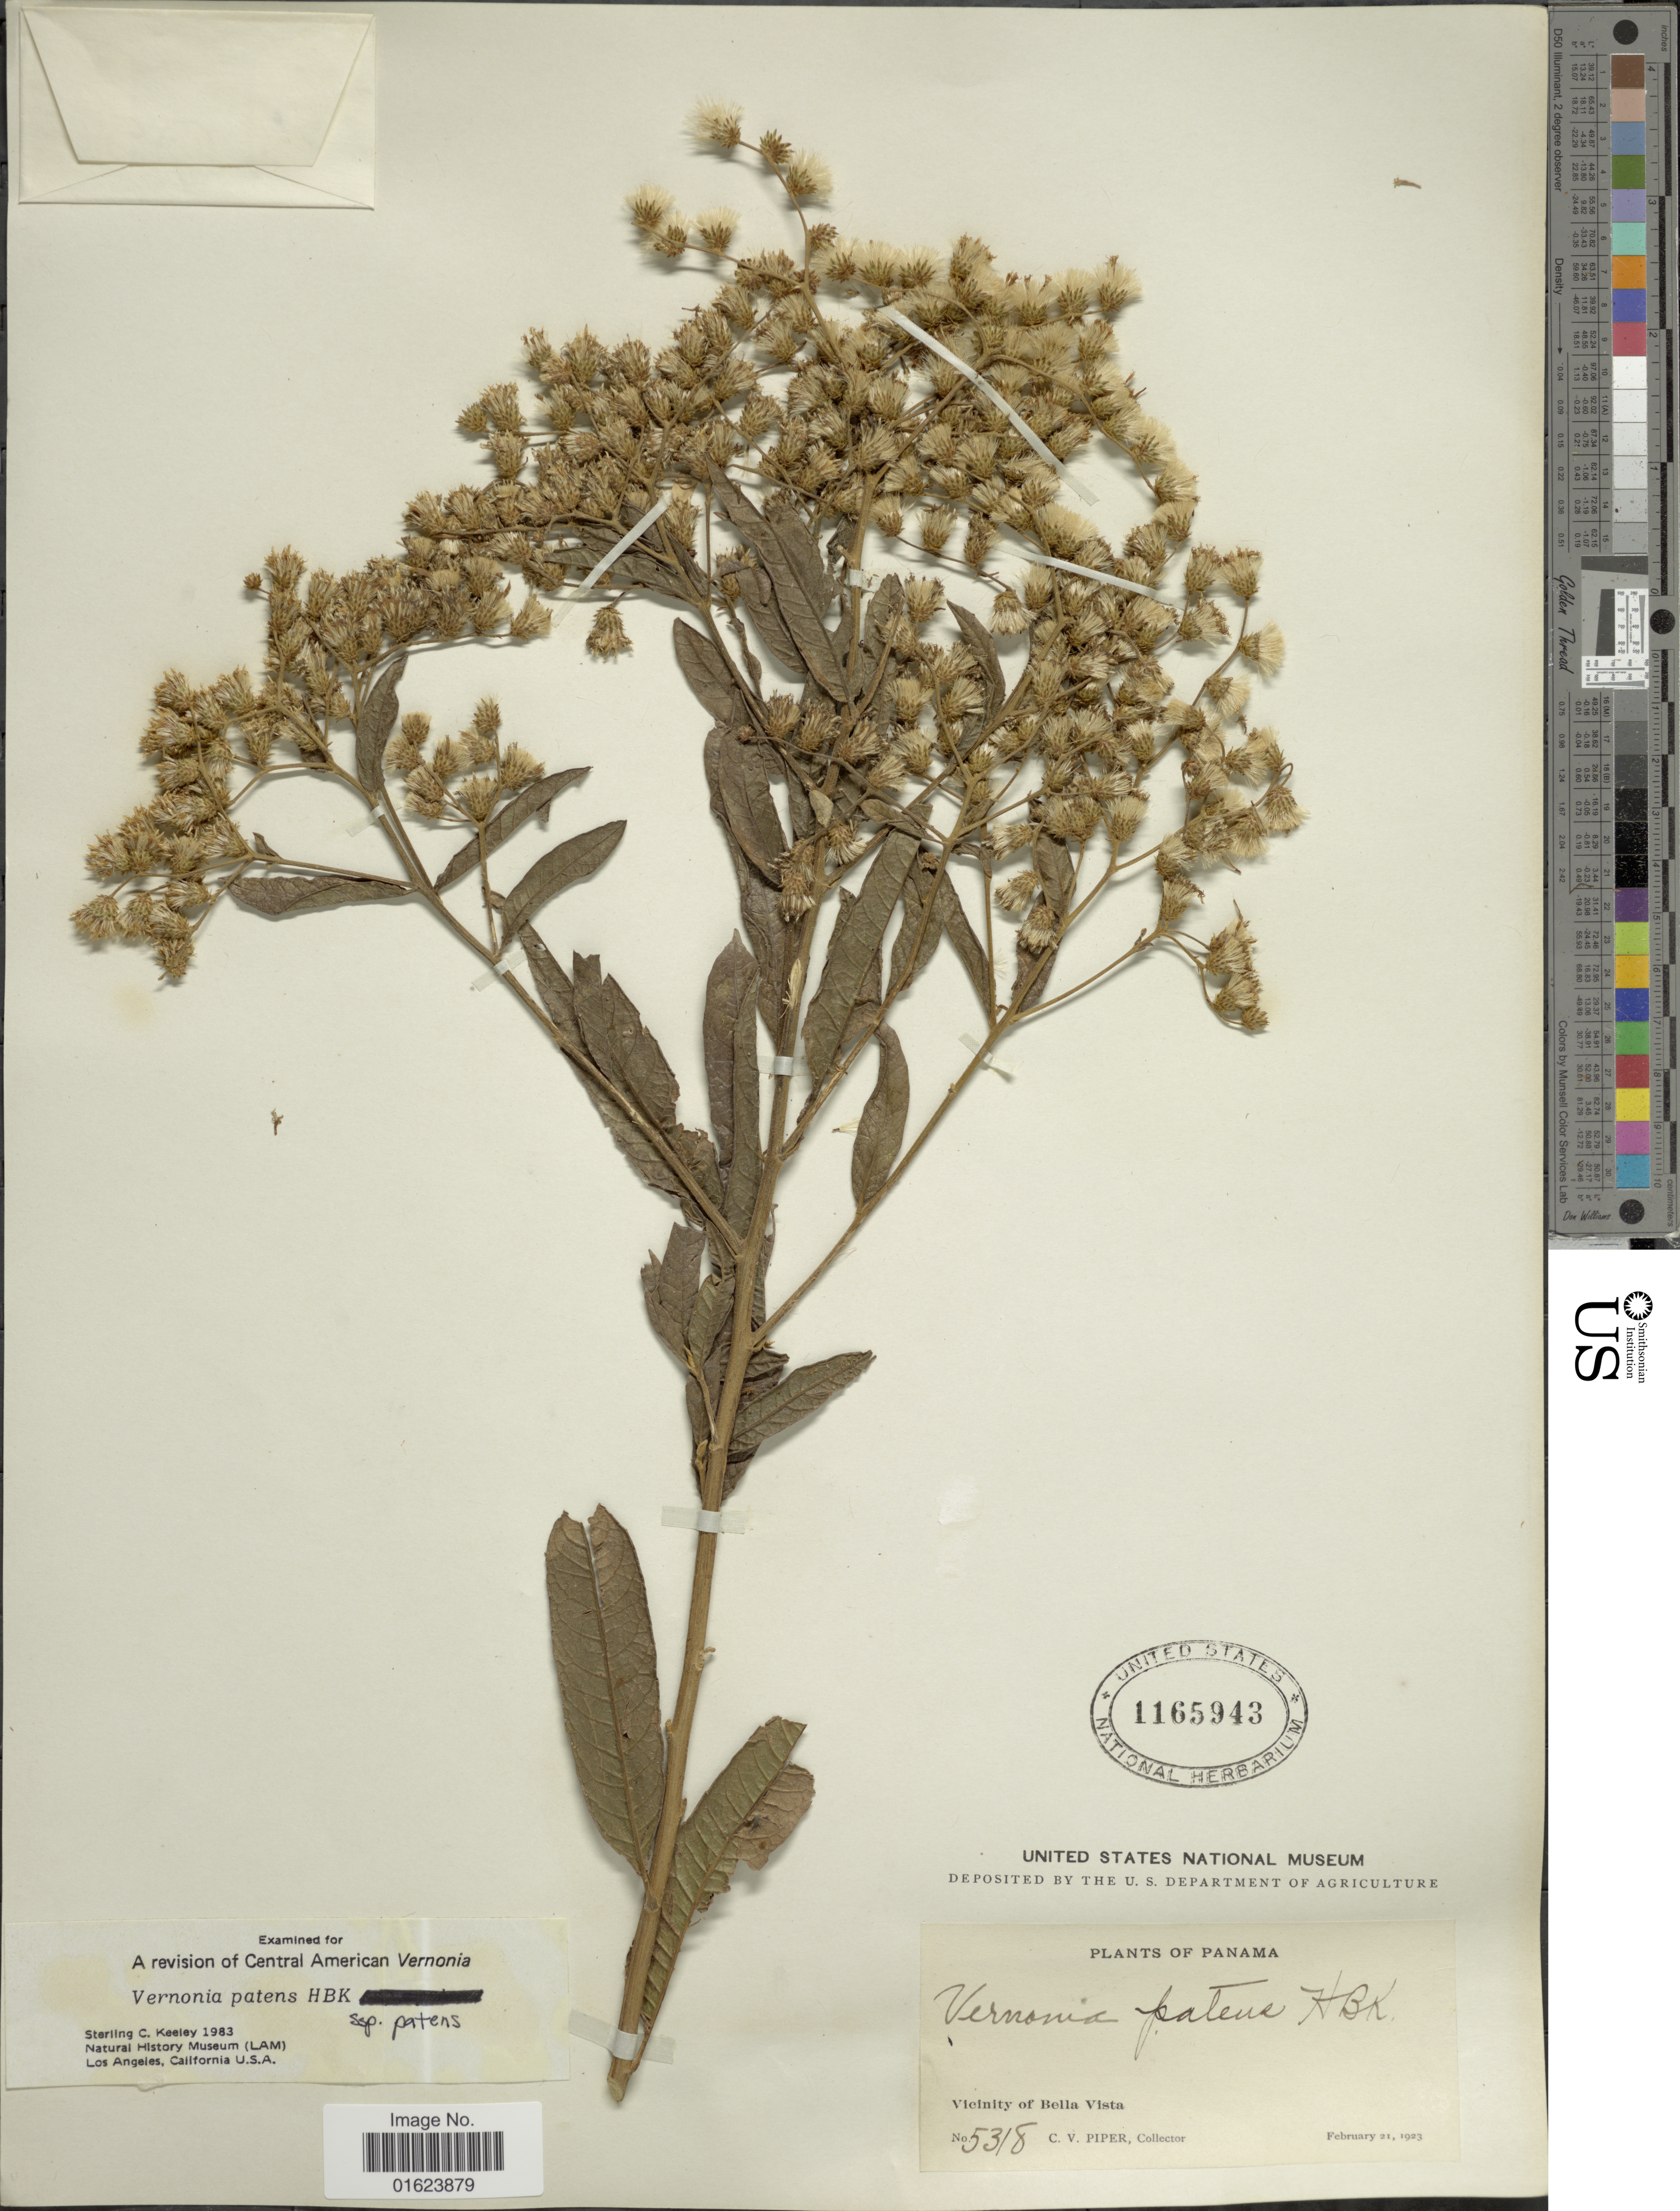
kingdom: Plantae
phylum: Tracheophyta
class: Magnoliopsida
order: Asterales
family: Asteraceae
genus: Vernonanthura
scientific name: Vernonanthura patens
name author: (Kunth) H. Rob.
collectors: C. V. Piper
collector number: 5318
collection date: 1923-02-21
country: Panama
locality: Panama, Vicinity of Bella Vista.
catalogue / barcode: US 1165943